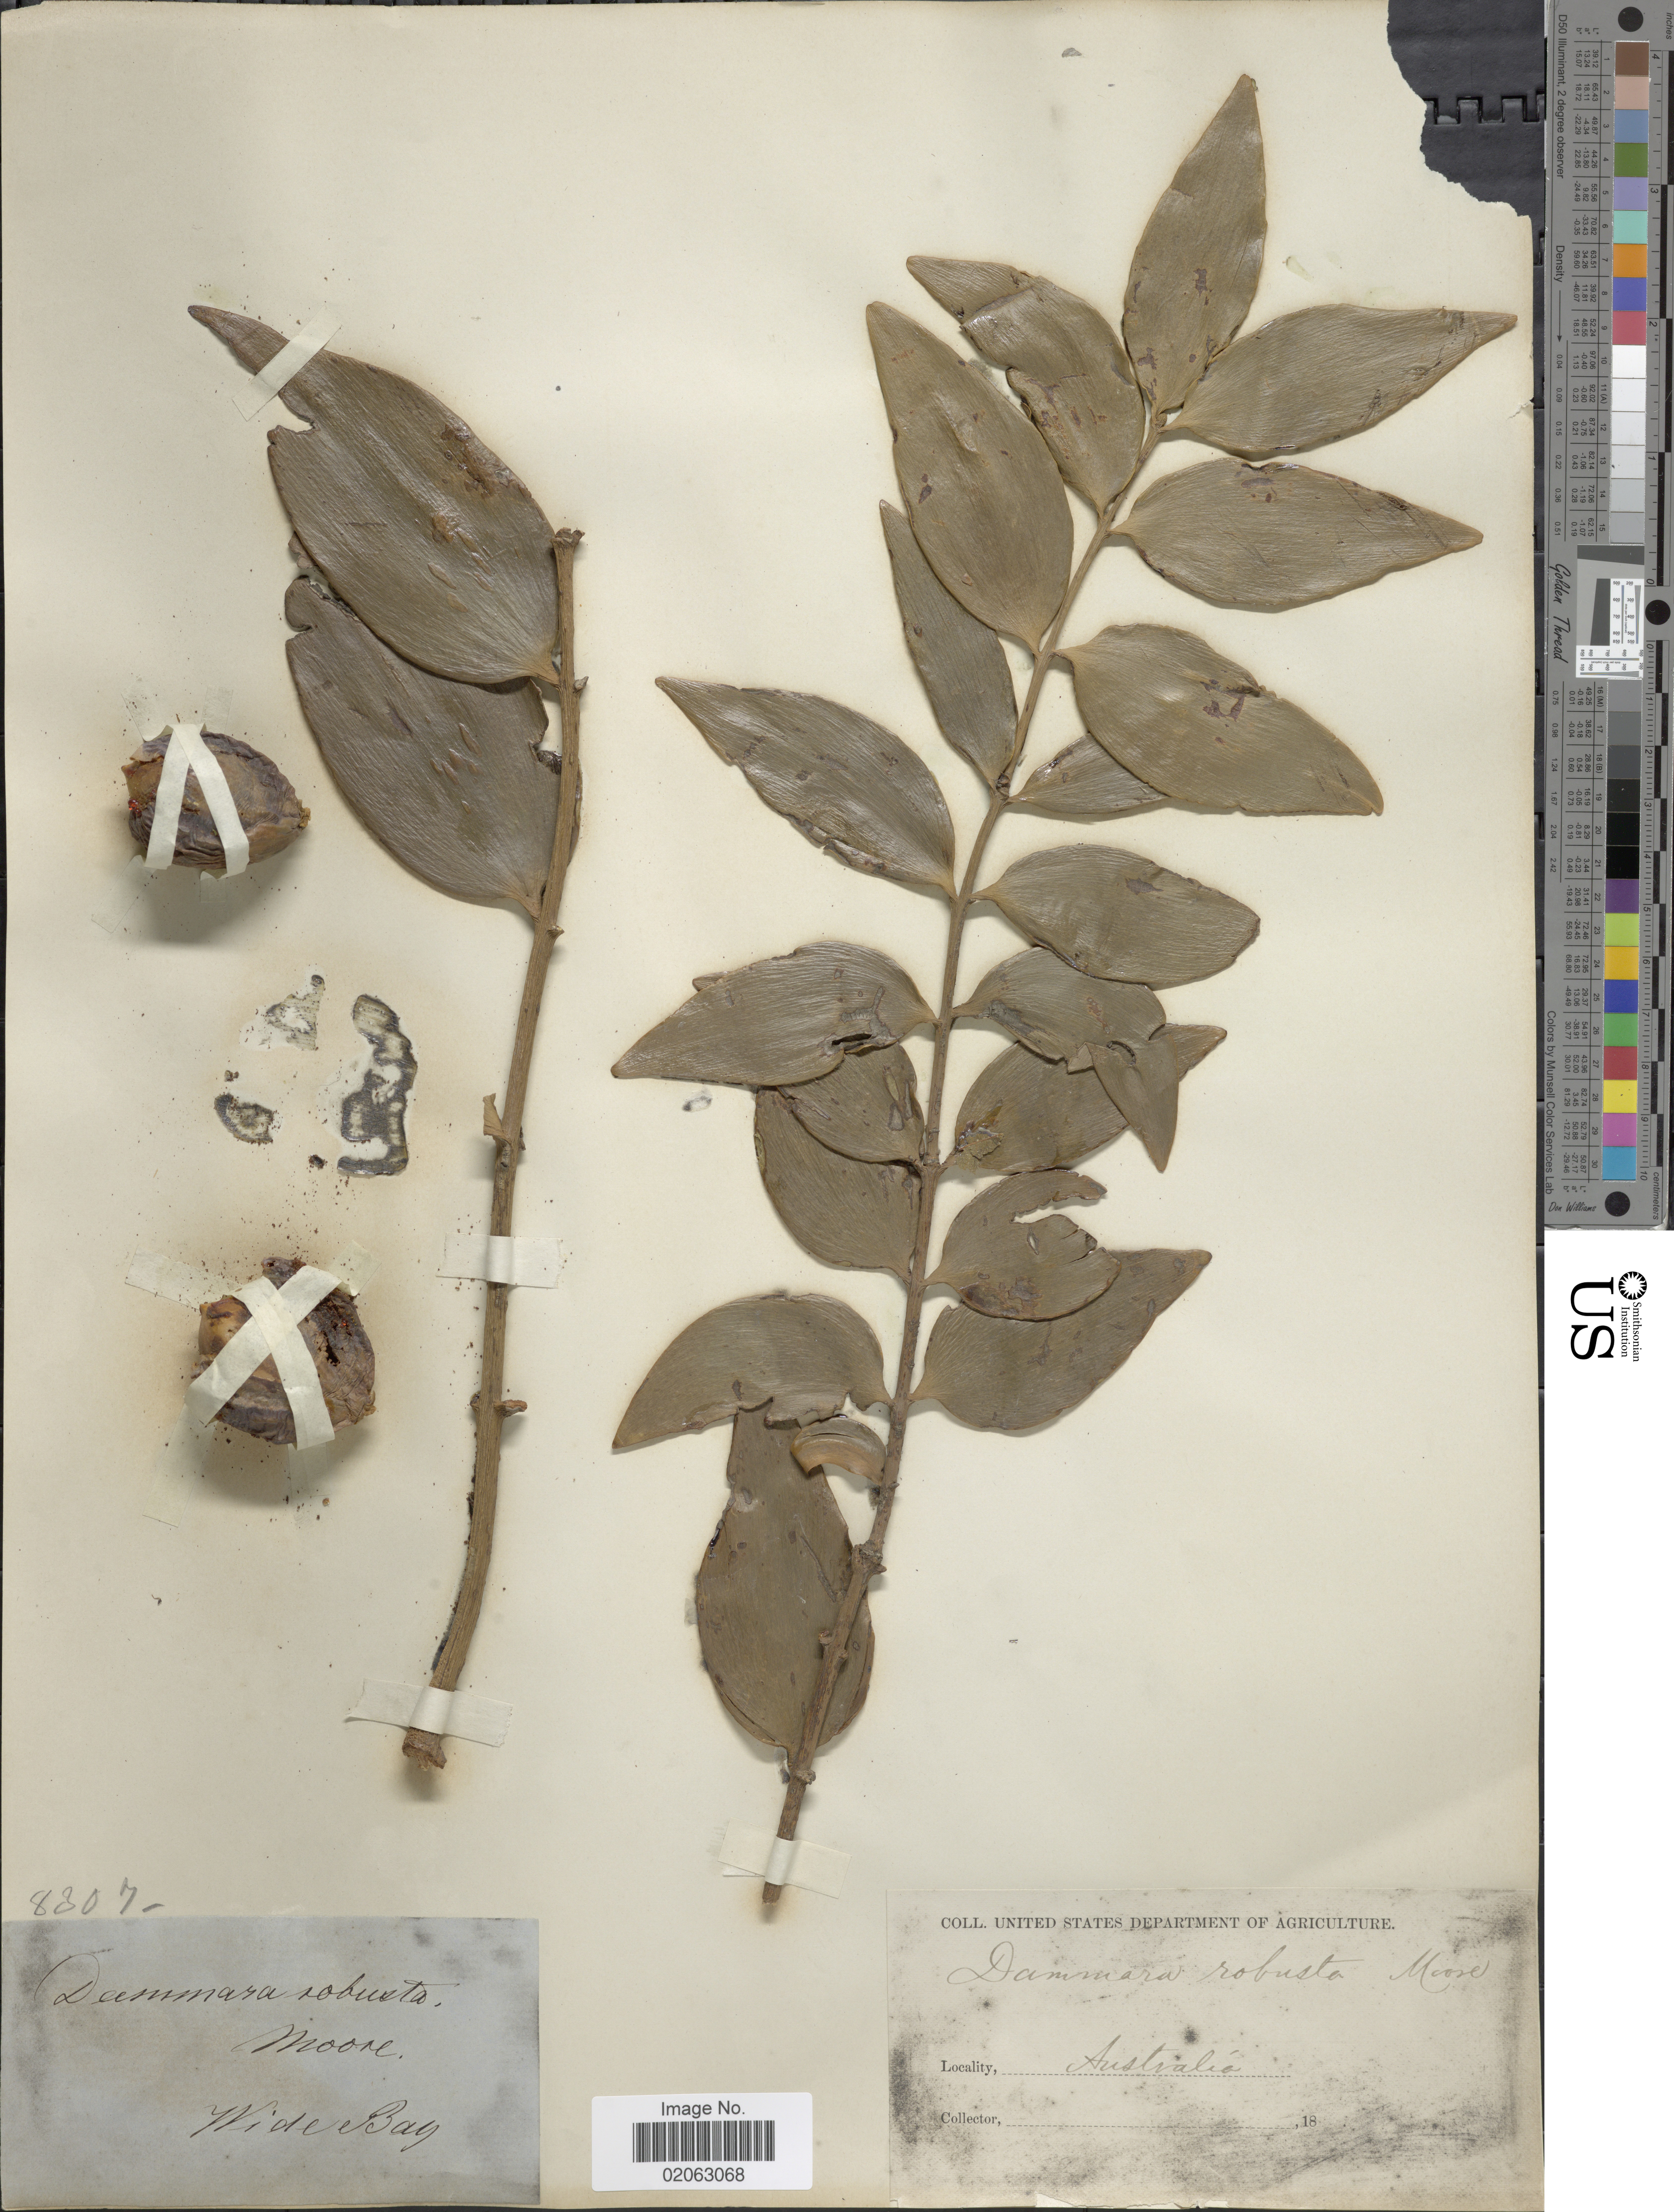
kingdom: Plantae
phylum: Tracheophyta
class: Pinopsida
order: Pinales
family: Araucariaceae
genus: Agathis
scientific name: Agathis robusta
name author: (C. Moore ex F. Muell.) F.M. Bailey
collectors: United States Department of Agriculture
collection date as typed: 18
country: Australia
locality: Wide Bay.